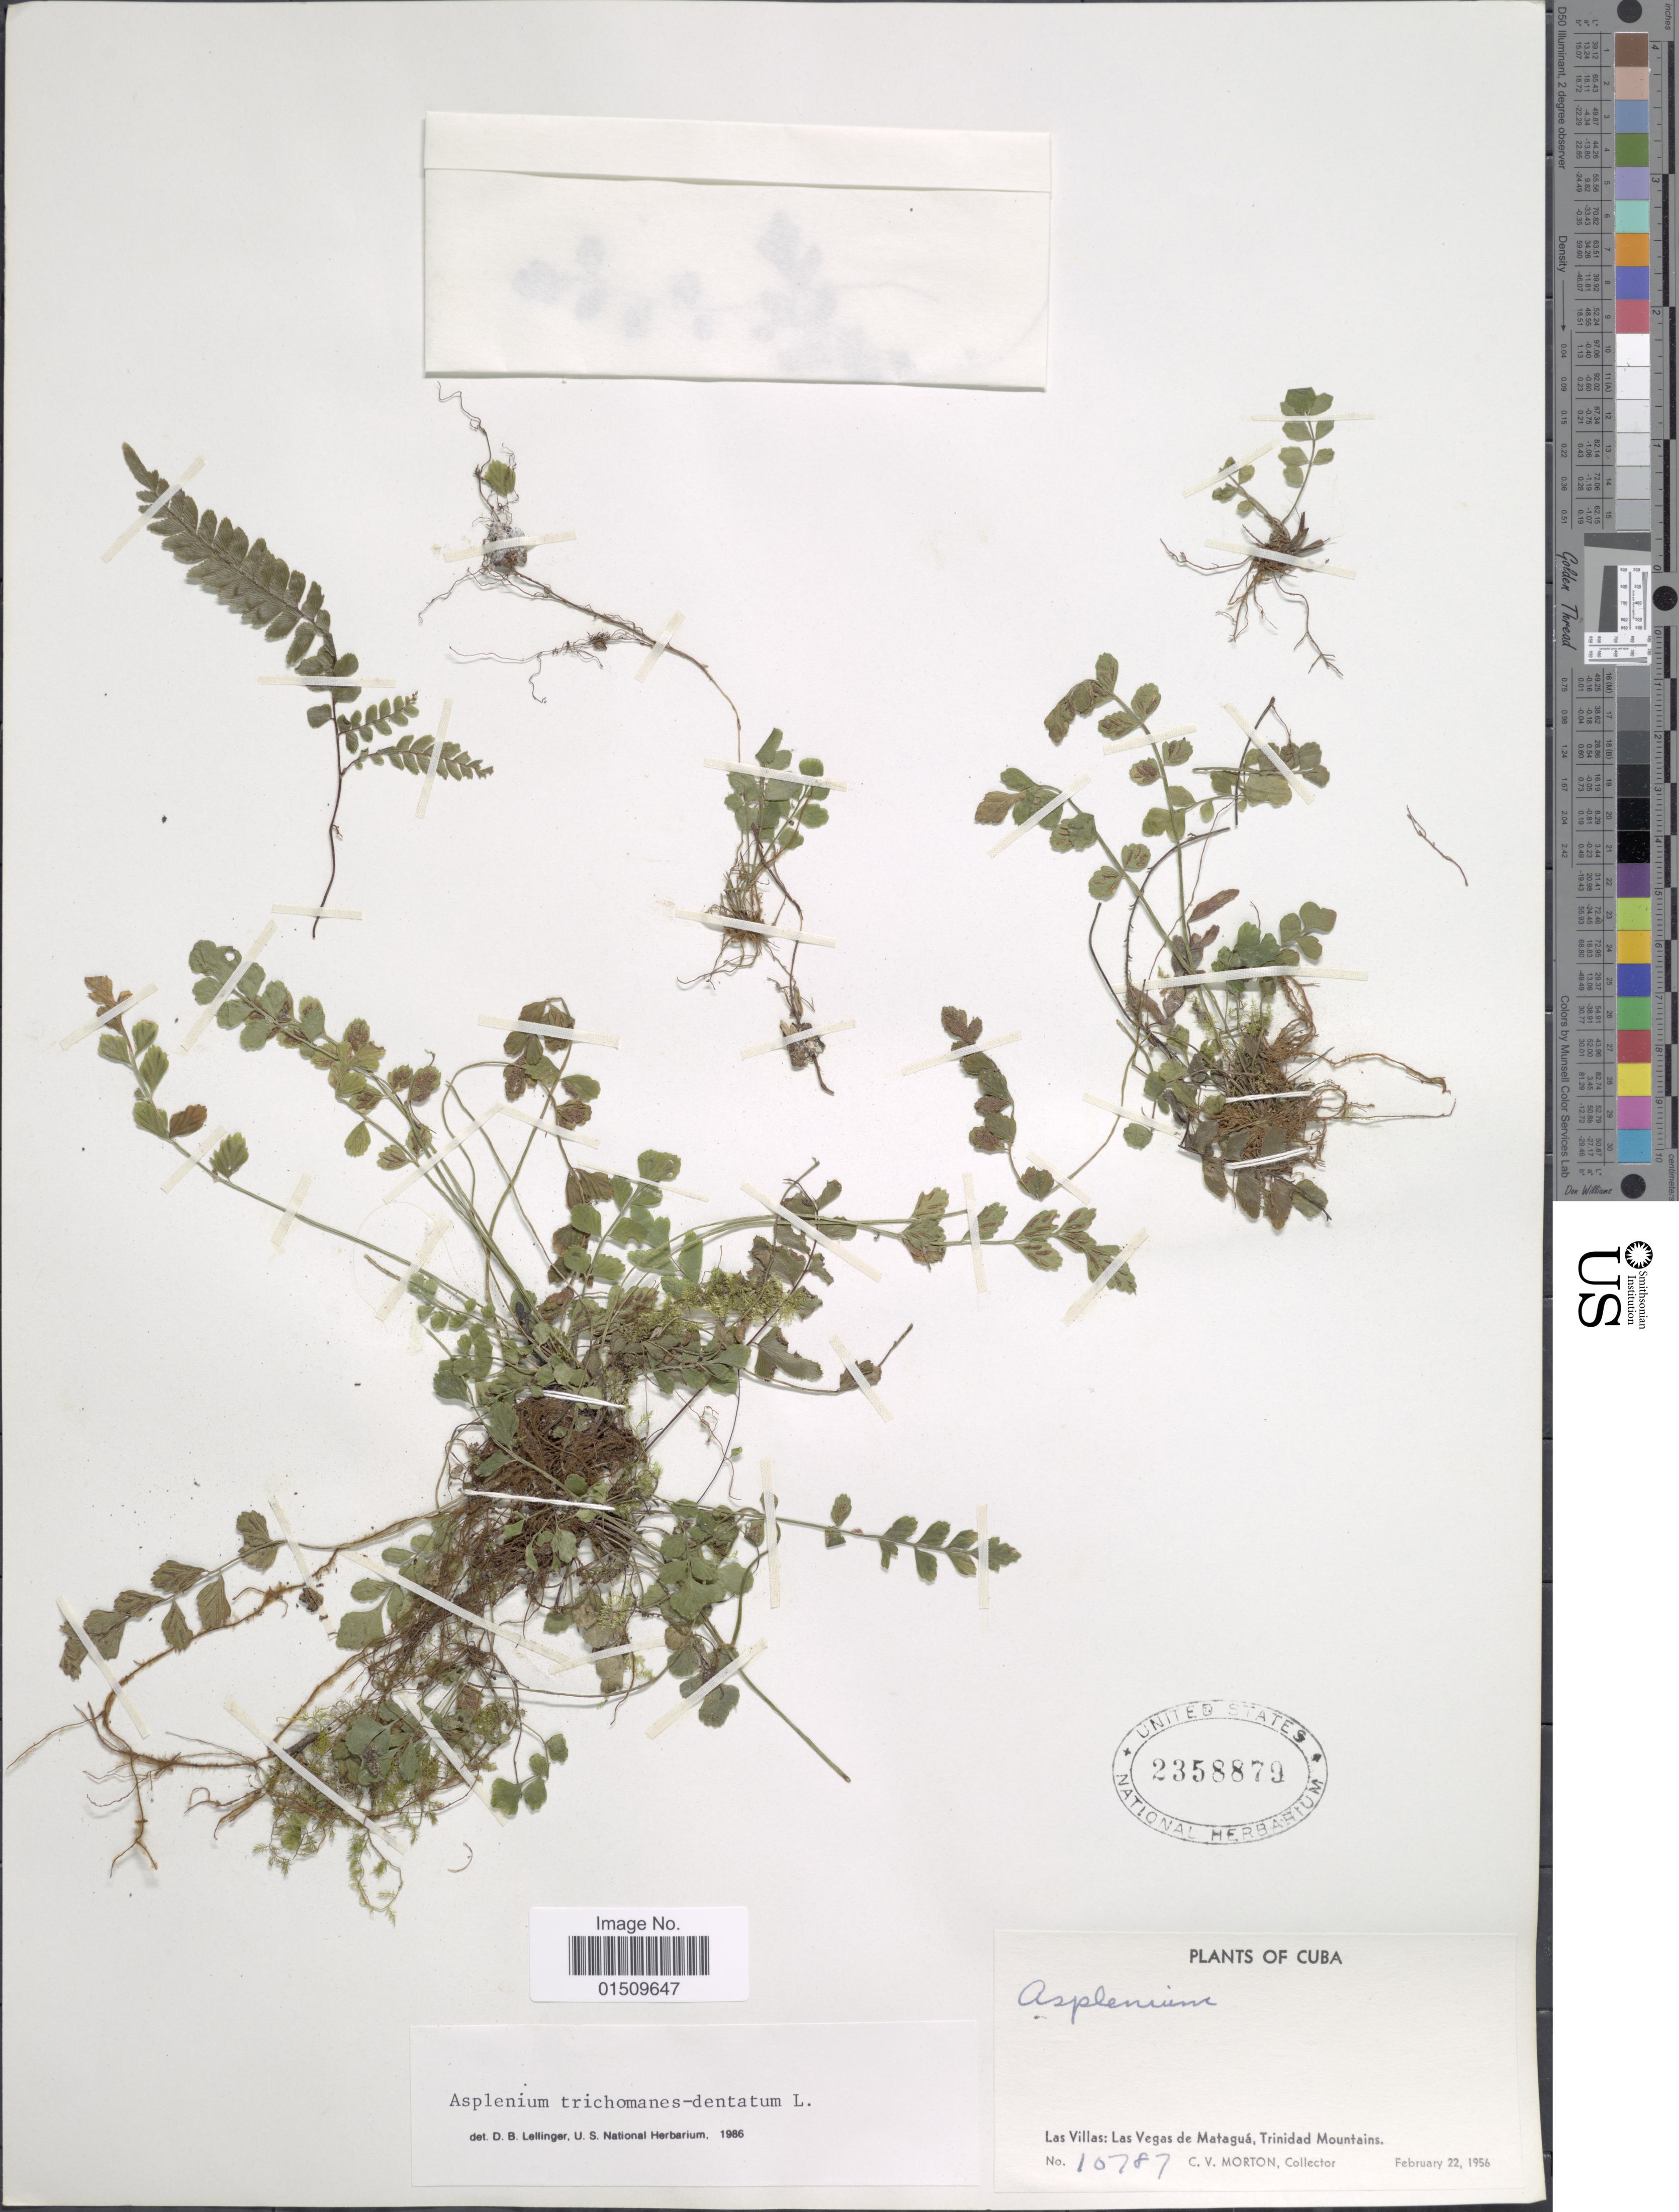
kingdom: Plantae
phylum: Tracheophyta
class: Polypodiopsida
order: Polypodiales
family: Aspleniaceae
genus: Asplenium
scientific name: Asplenium trichomanes-dentatum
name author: L.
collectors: C. V. Morton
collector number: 10787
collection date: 1956-02-22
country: Cuba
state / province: Las Villas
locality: Cuba, Las Vegas de Matagua, Trinidad Mountains.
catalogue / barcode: US 2358879